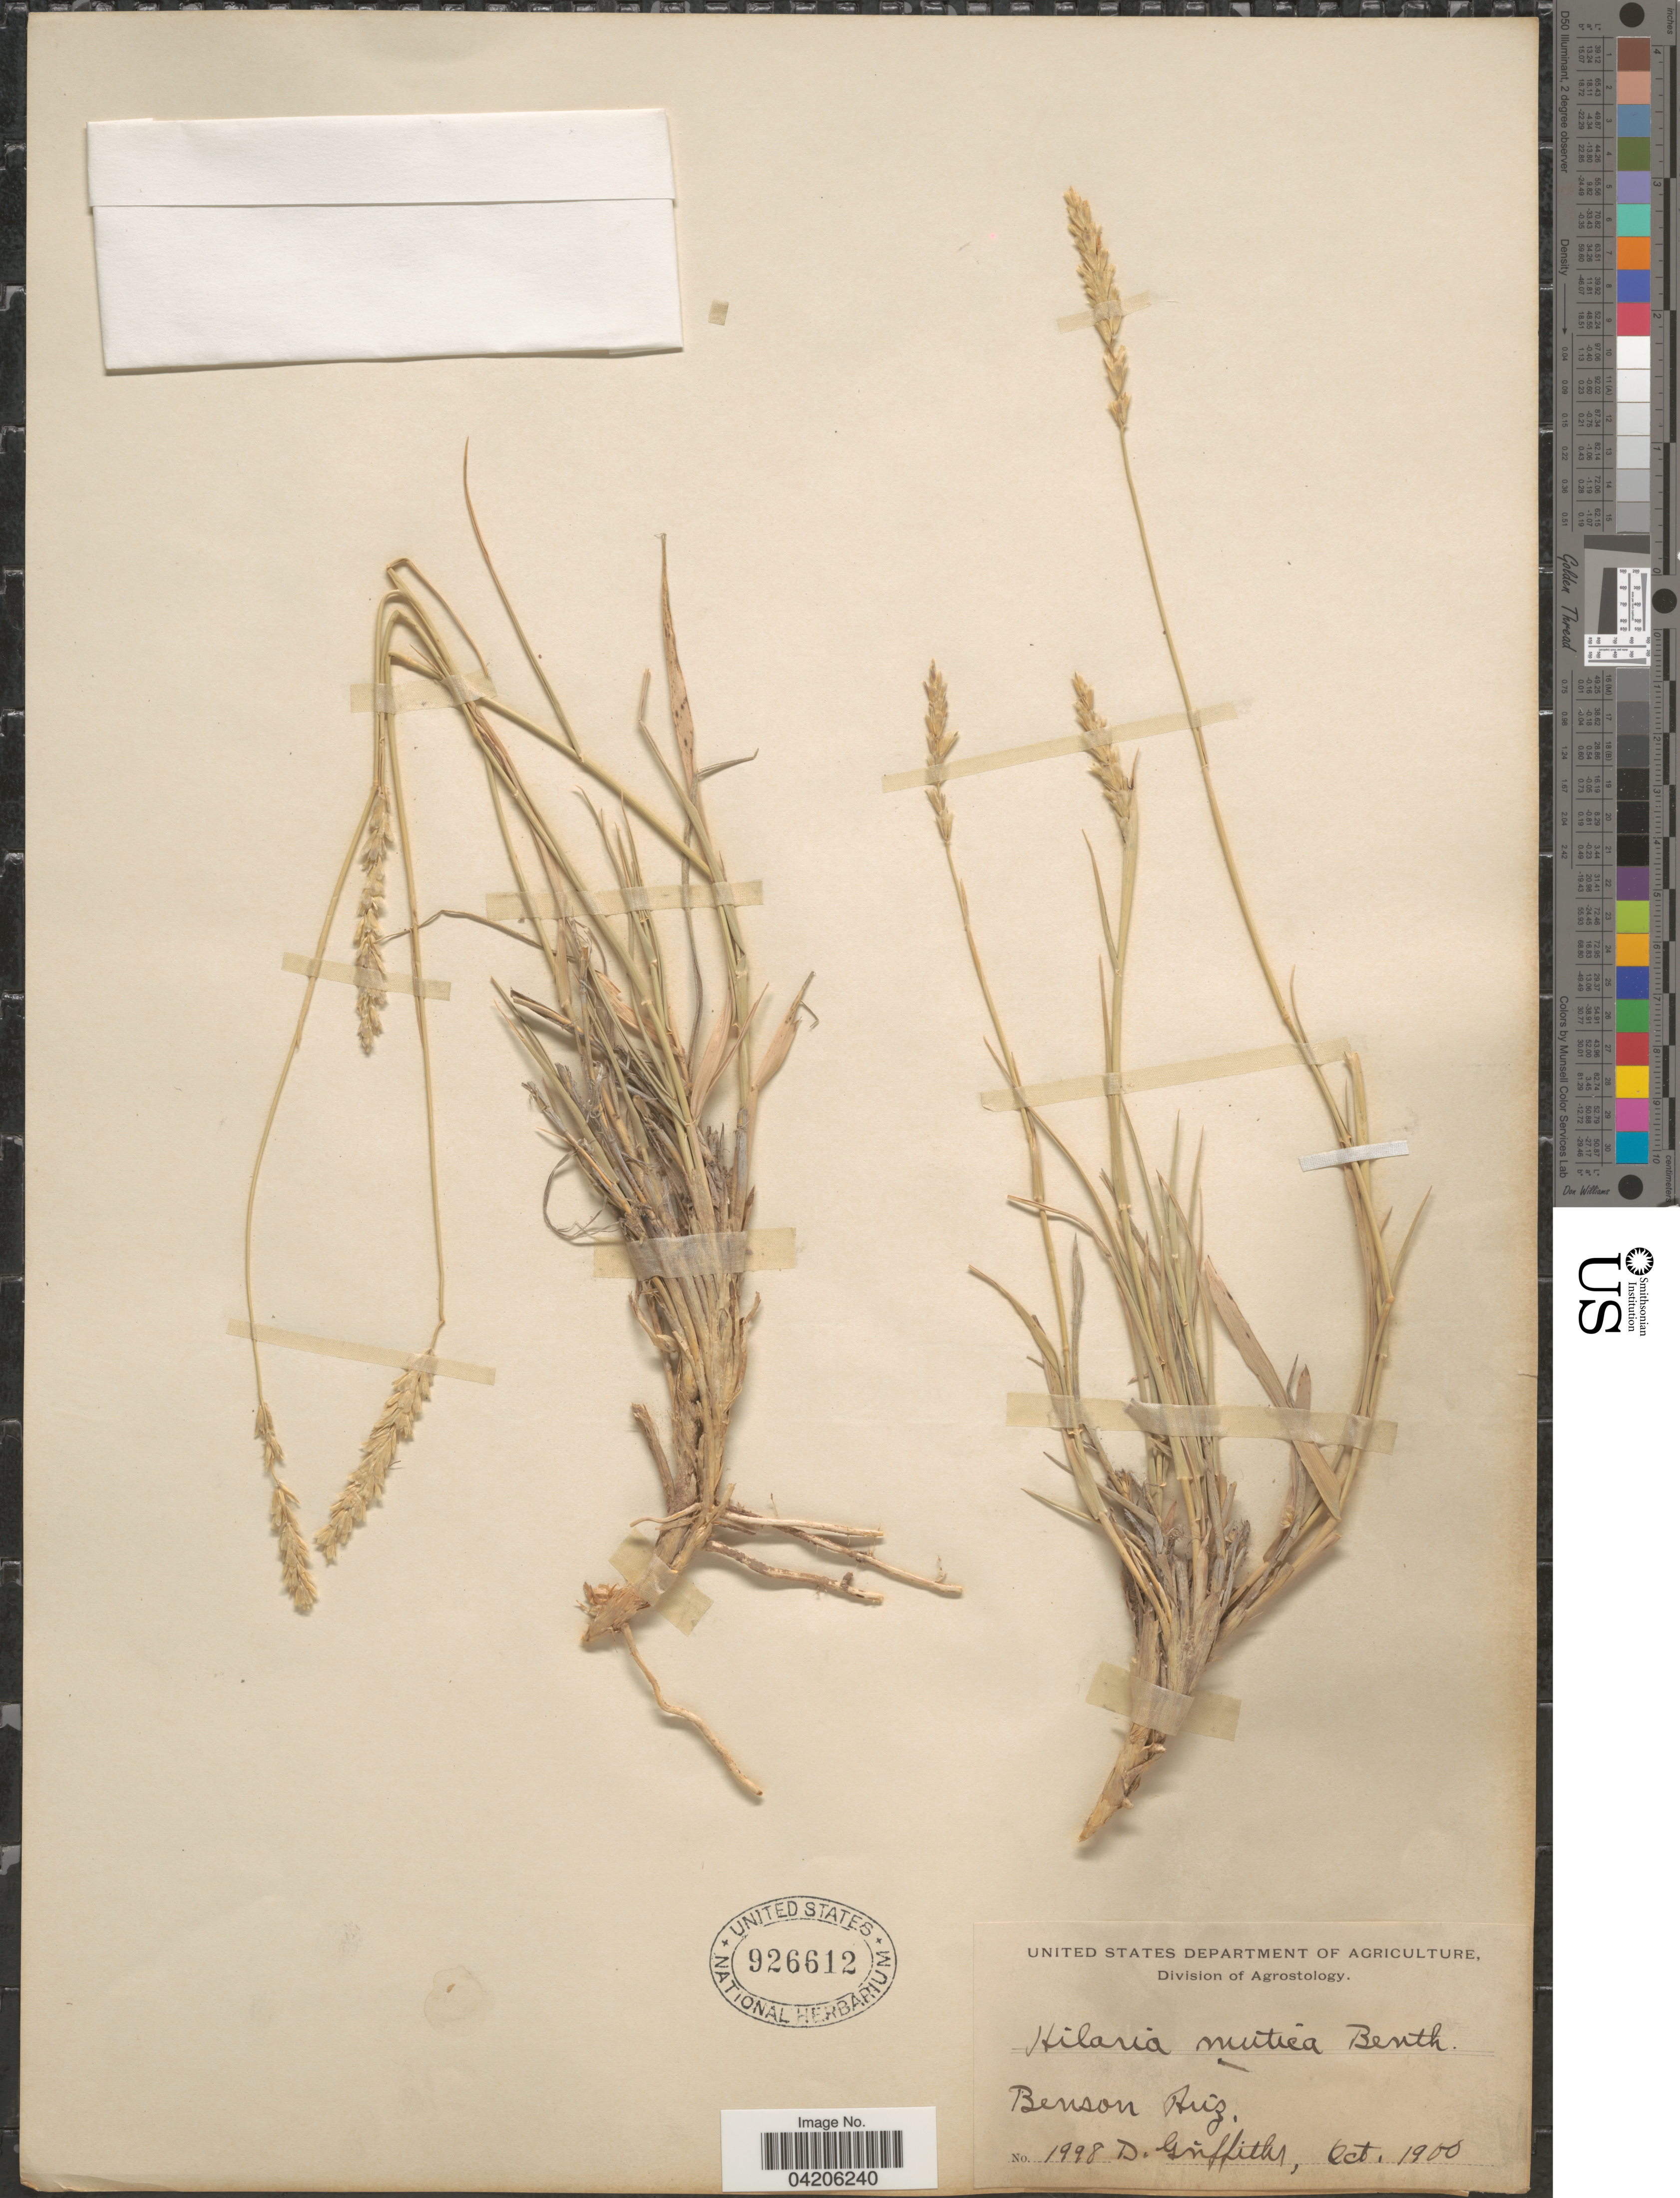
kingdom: Plantae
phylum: Tracheophyta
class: Liliopsida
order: Poales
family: Poaceae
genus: Hilaria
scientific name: Hilaria mutica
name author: (Buckley) Benth.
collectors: D. Griffiths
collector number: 1998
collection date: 1900-10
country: United States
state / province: Arizona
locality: Benson.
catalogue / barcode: US 926612